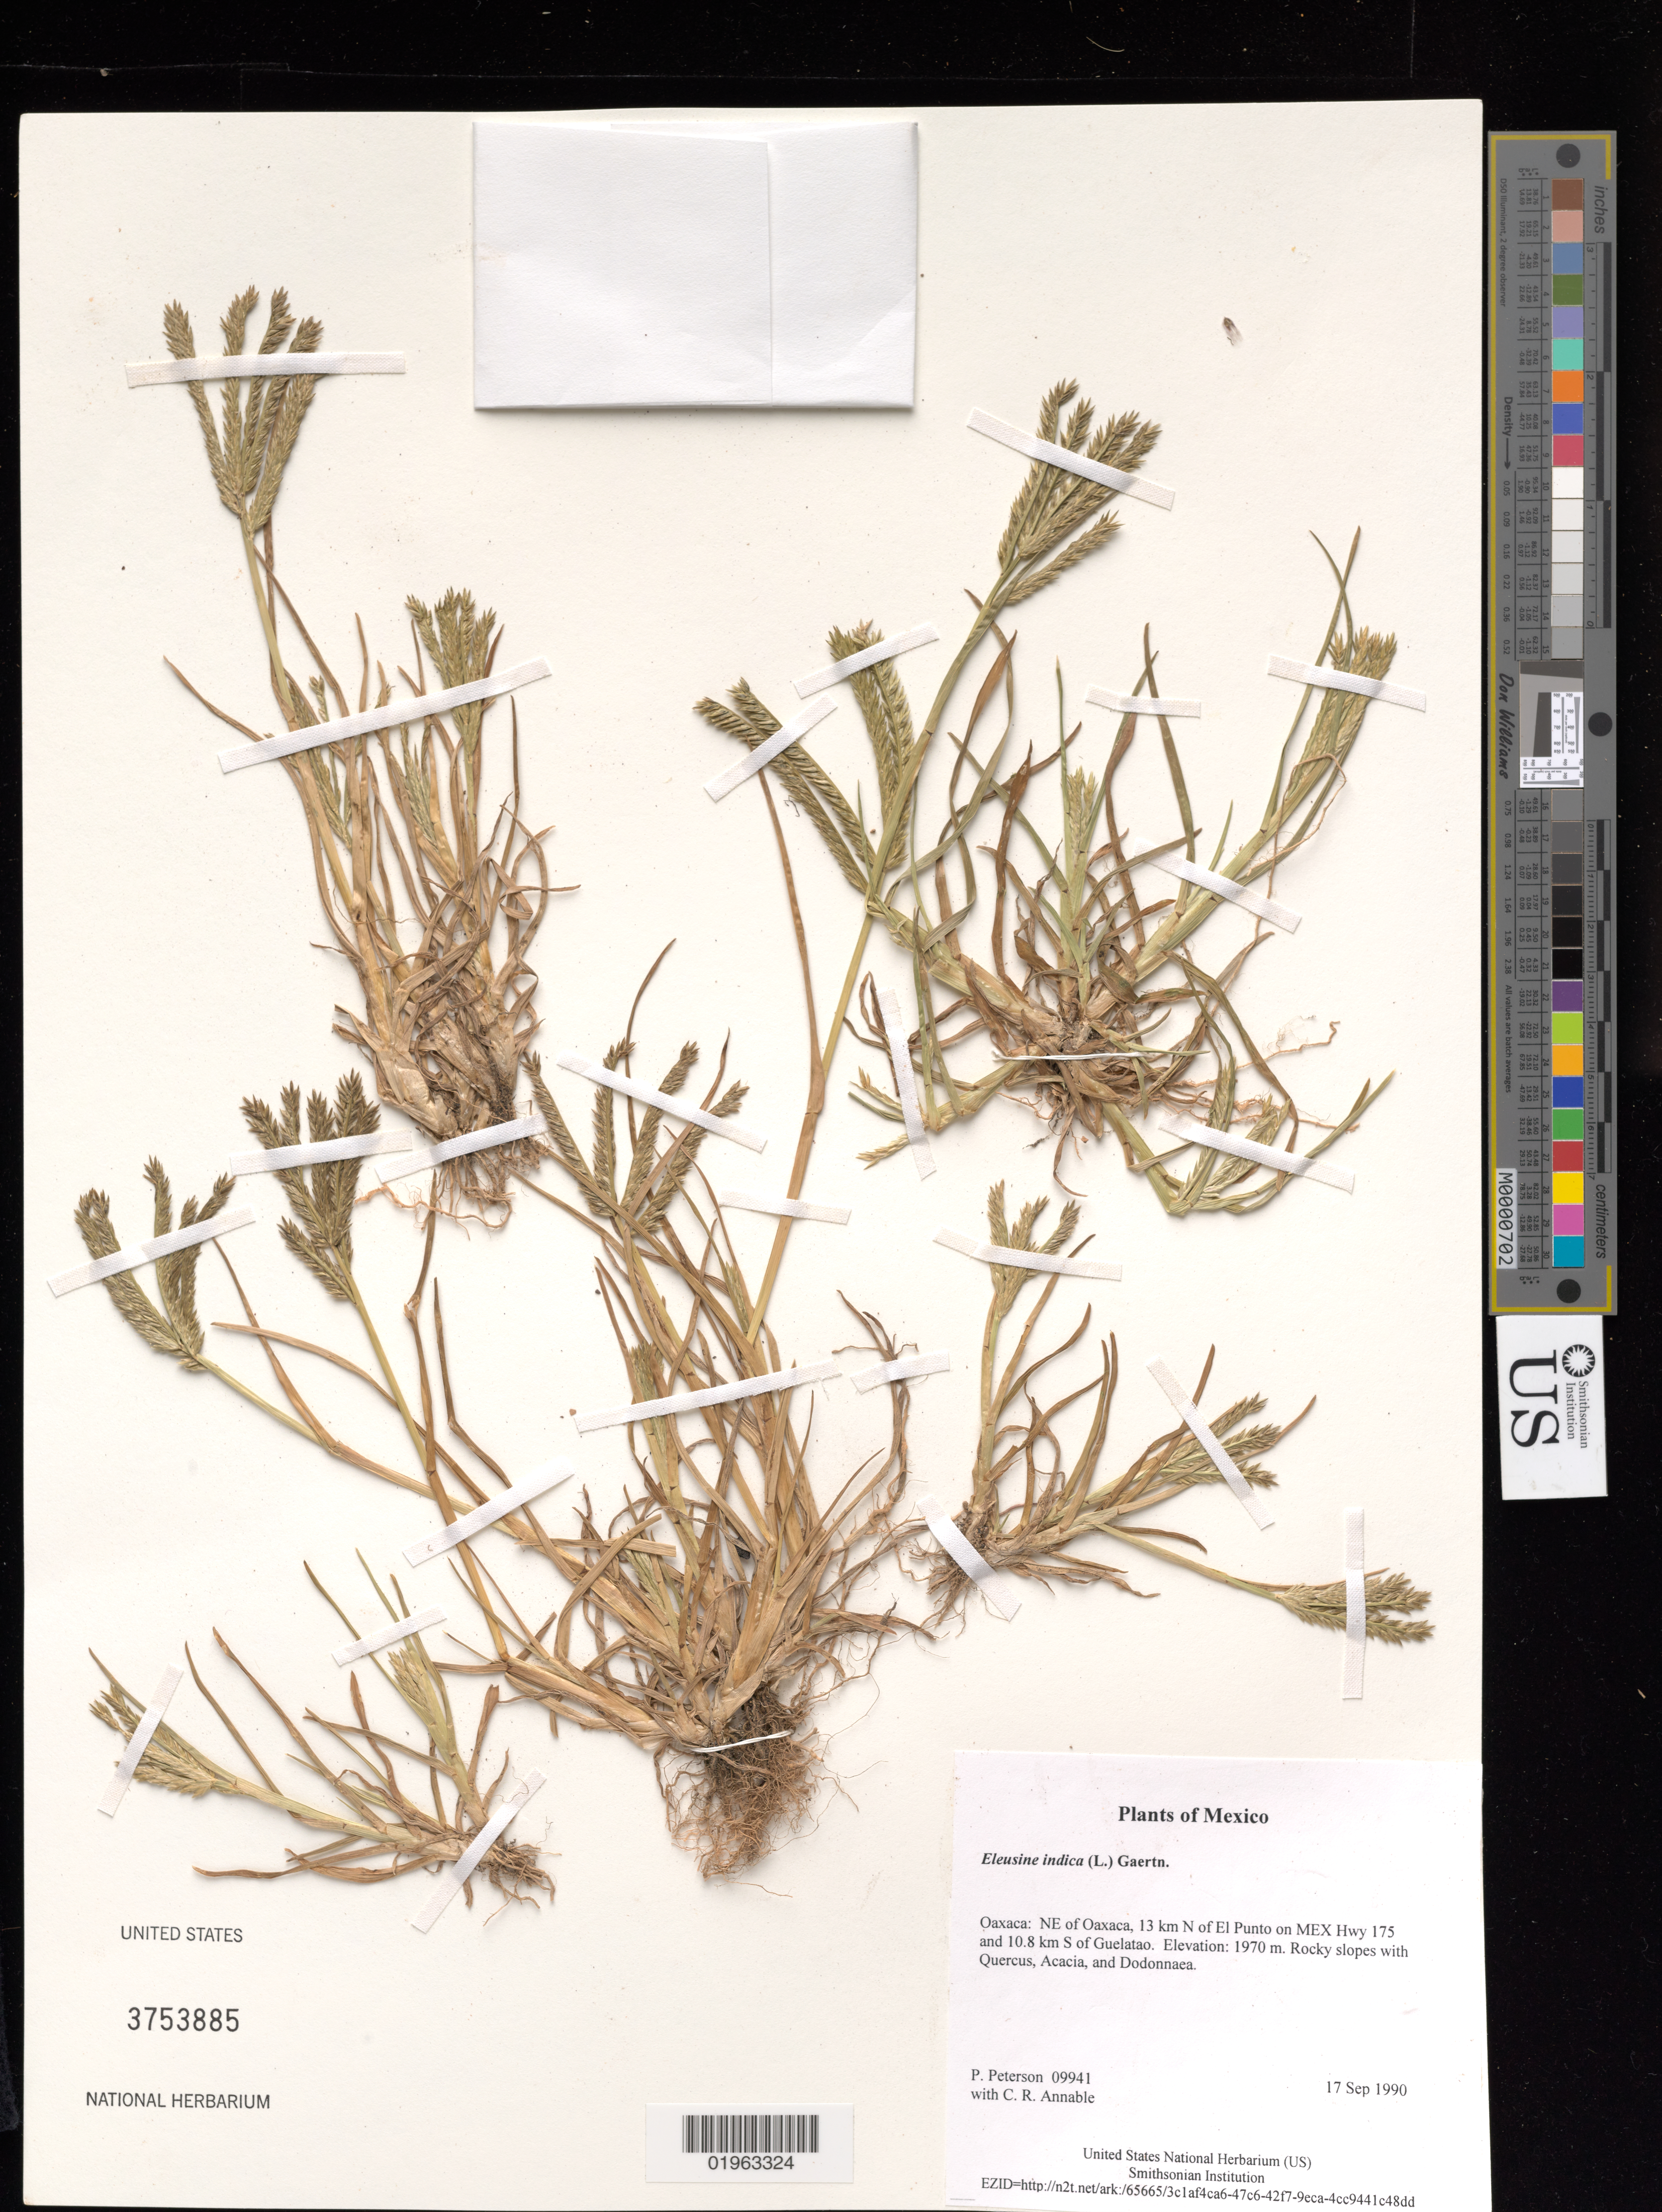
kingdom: Plantae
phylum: Tracheophyta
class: Liliopsida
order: Poales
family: Poaceae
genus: Eleusine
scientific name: Eleusine indica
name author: (L.) Gaertn.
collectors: P. M. Peterson & C. R. Annable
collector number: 09941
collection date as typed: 17 Sep 1990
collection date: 1990-09-17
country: Mexico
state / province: Oaxaca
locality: NE of Oaxaca, 13 km N of El Punto on MEX Hwy 175 and 10.8 km S of Guelatao.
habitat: Rocky slopes with Quercus, Acacia, and Dodonnaea.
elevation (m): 1970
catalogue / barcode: US 3753885